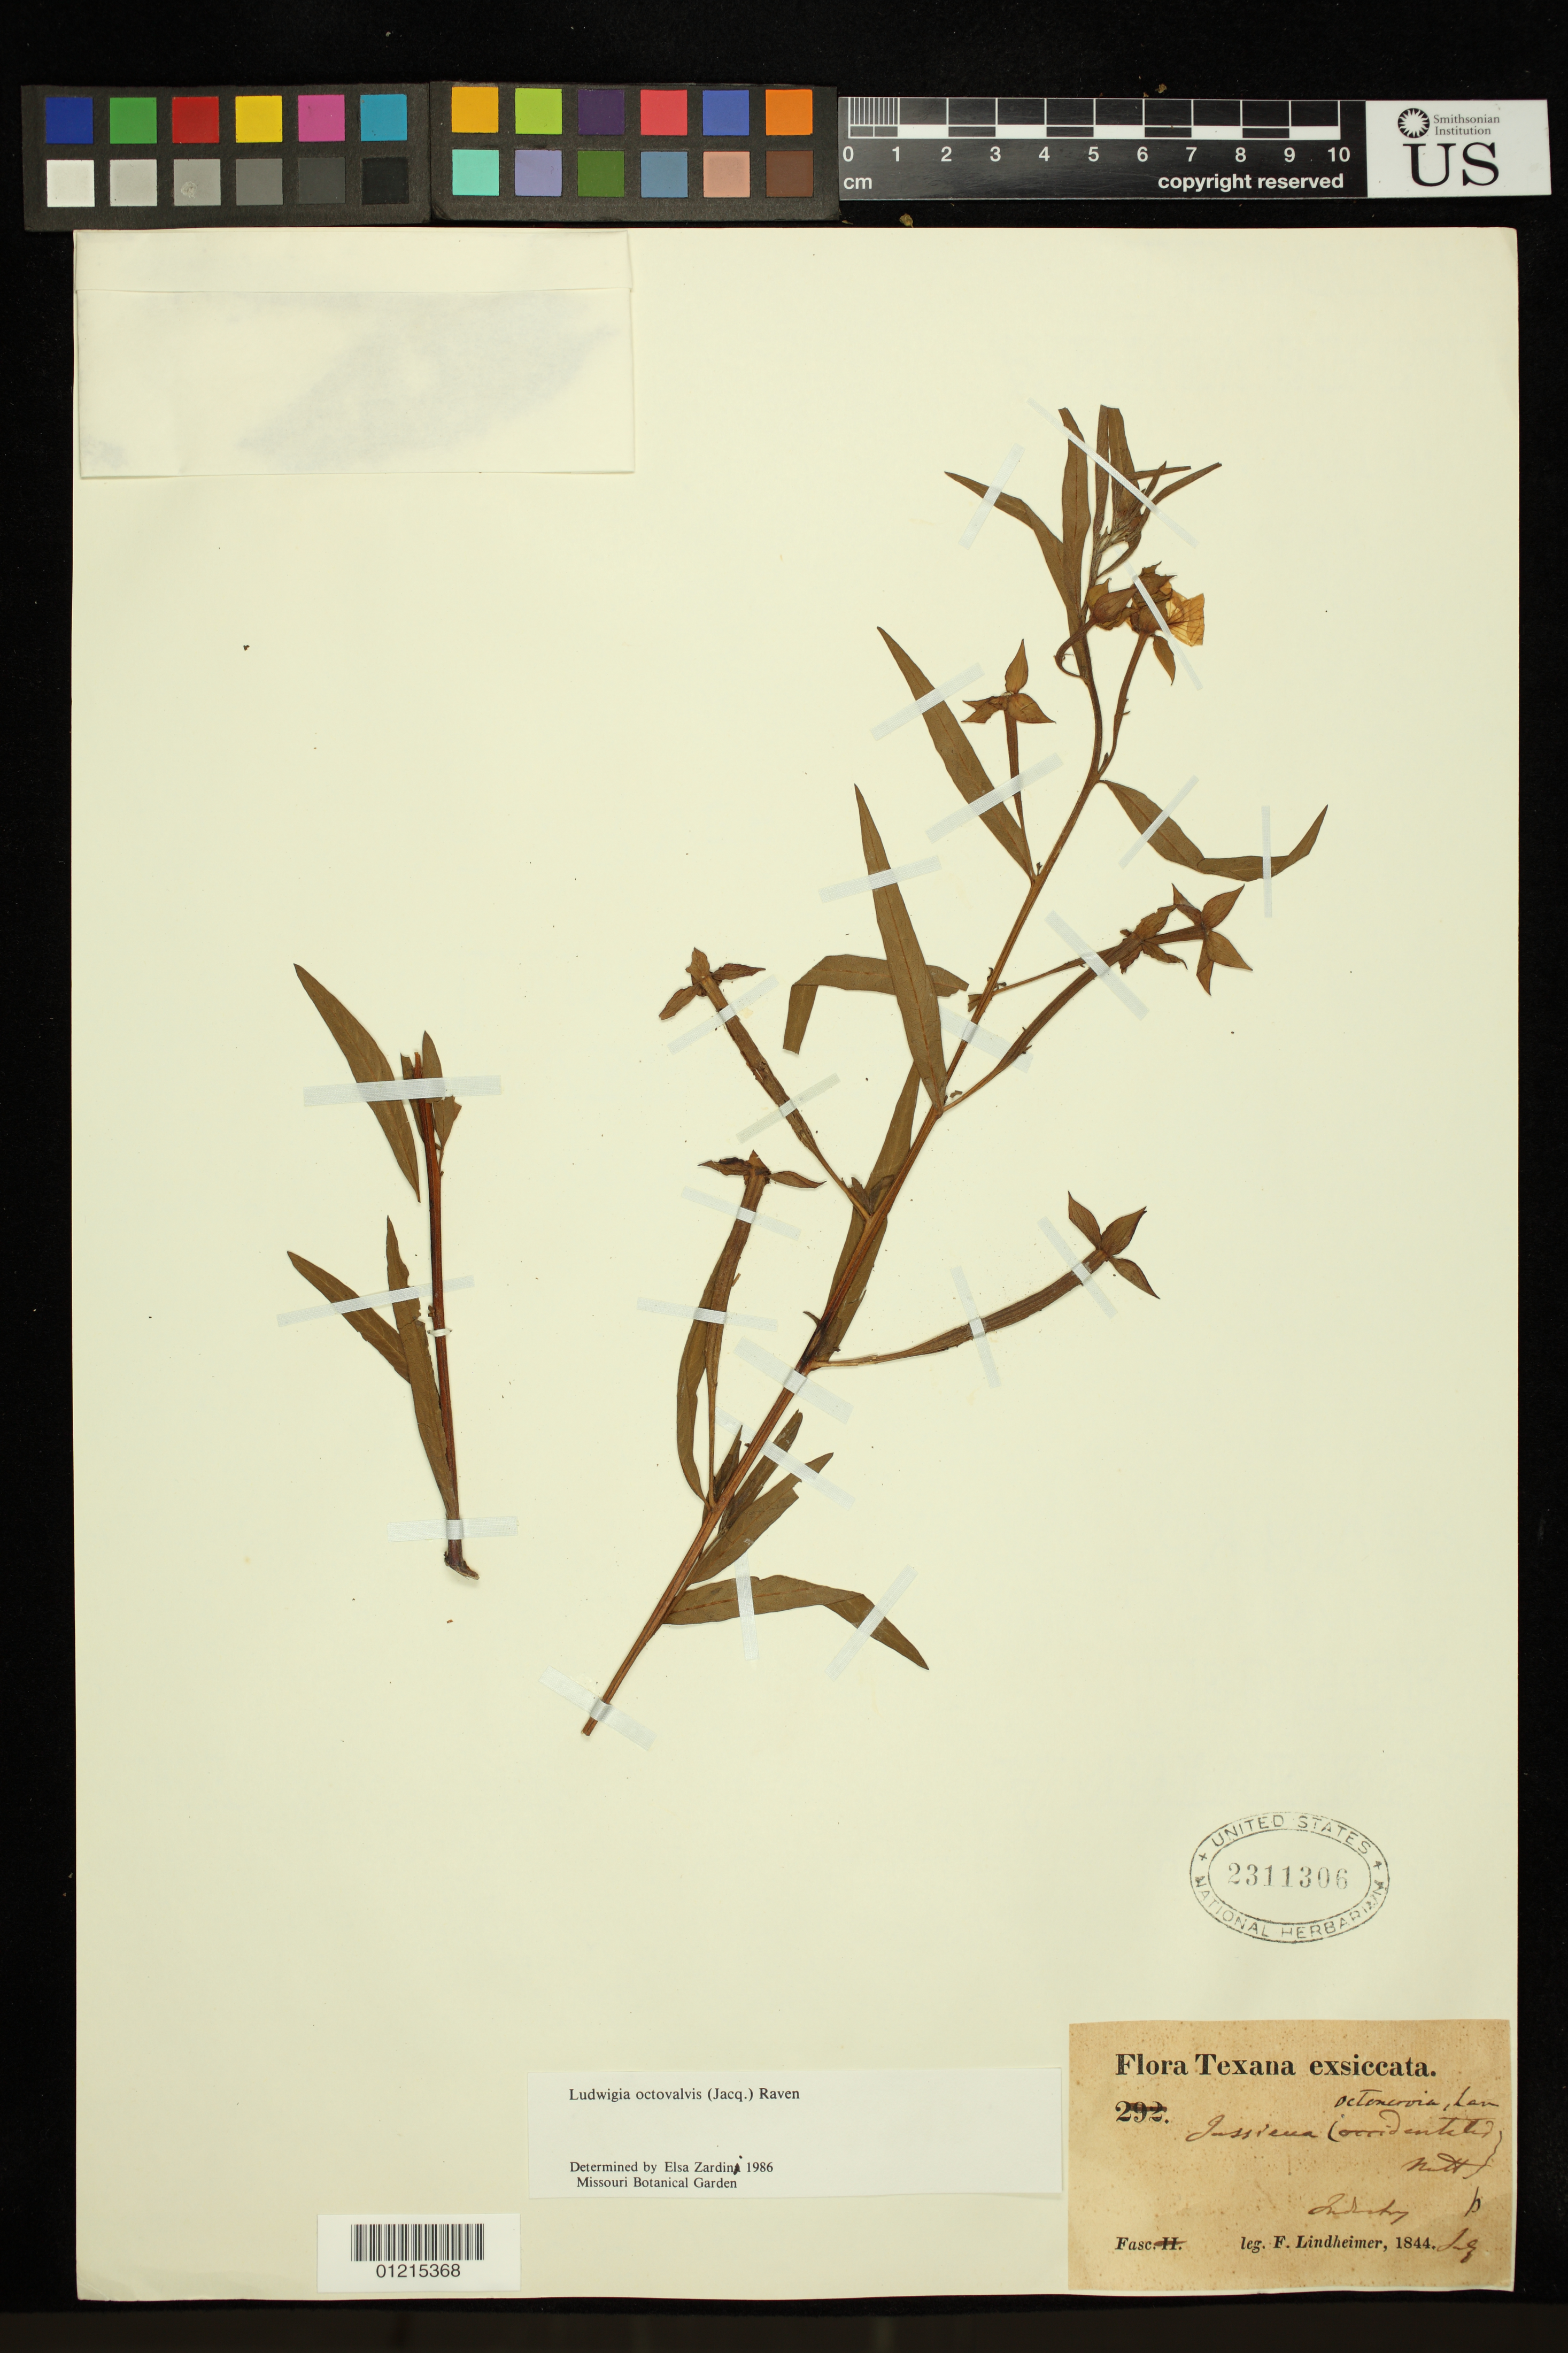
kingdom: Plantae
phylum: Tracheophyta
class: Magnoliopsida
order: Myrtales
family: Onagraceae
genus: Ludwigia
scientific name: Ludwigia octovalvis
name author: (Jacq.) P.H. Raven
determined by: Zardini, E. M.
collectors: F. J. Lindheimer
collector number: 292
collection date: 1844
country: United States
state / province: Texas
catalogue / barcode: US 2311306